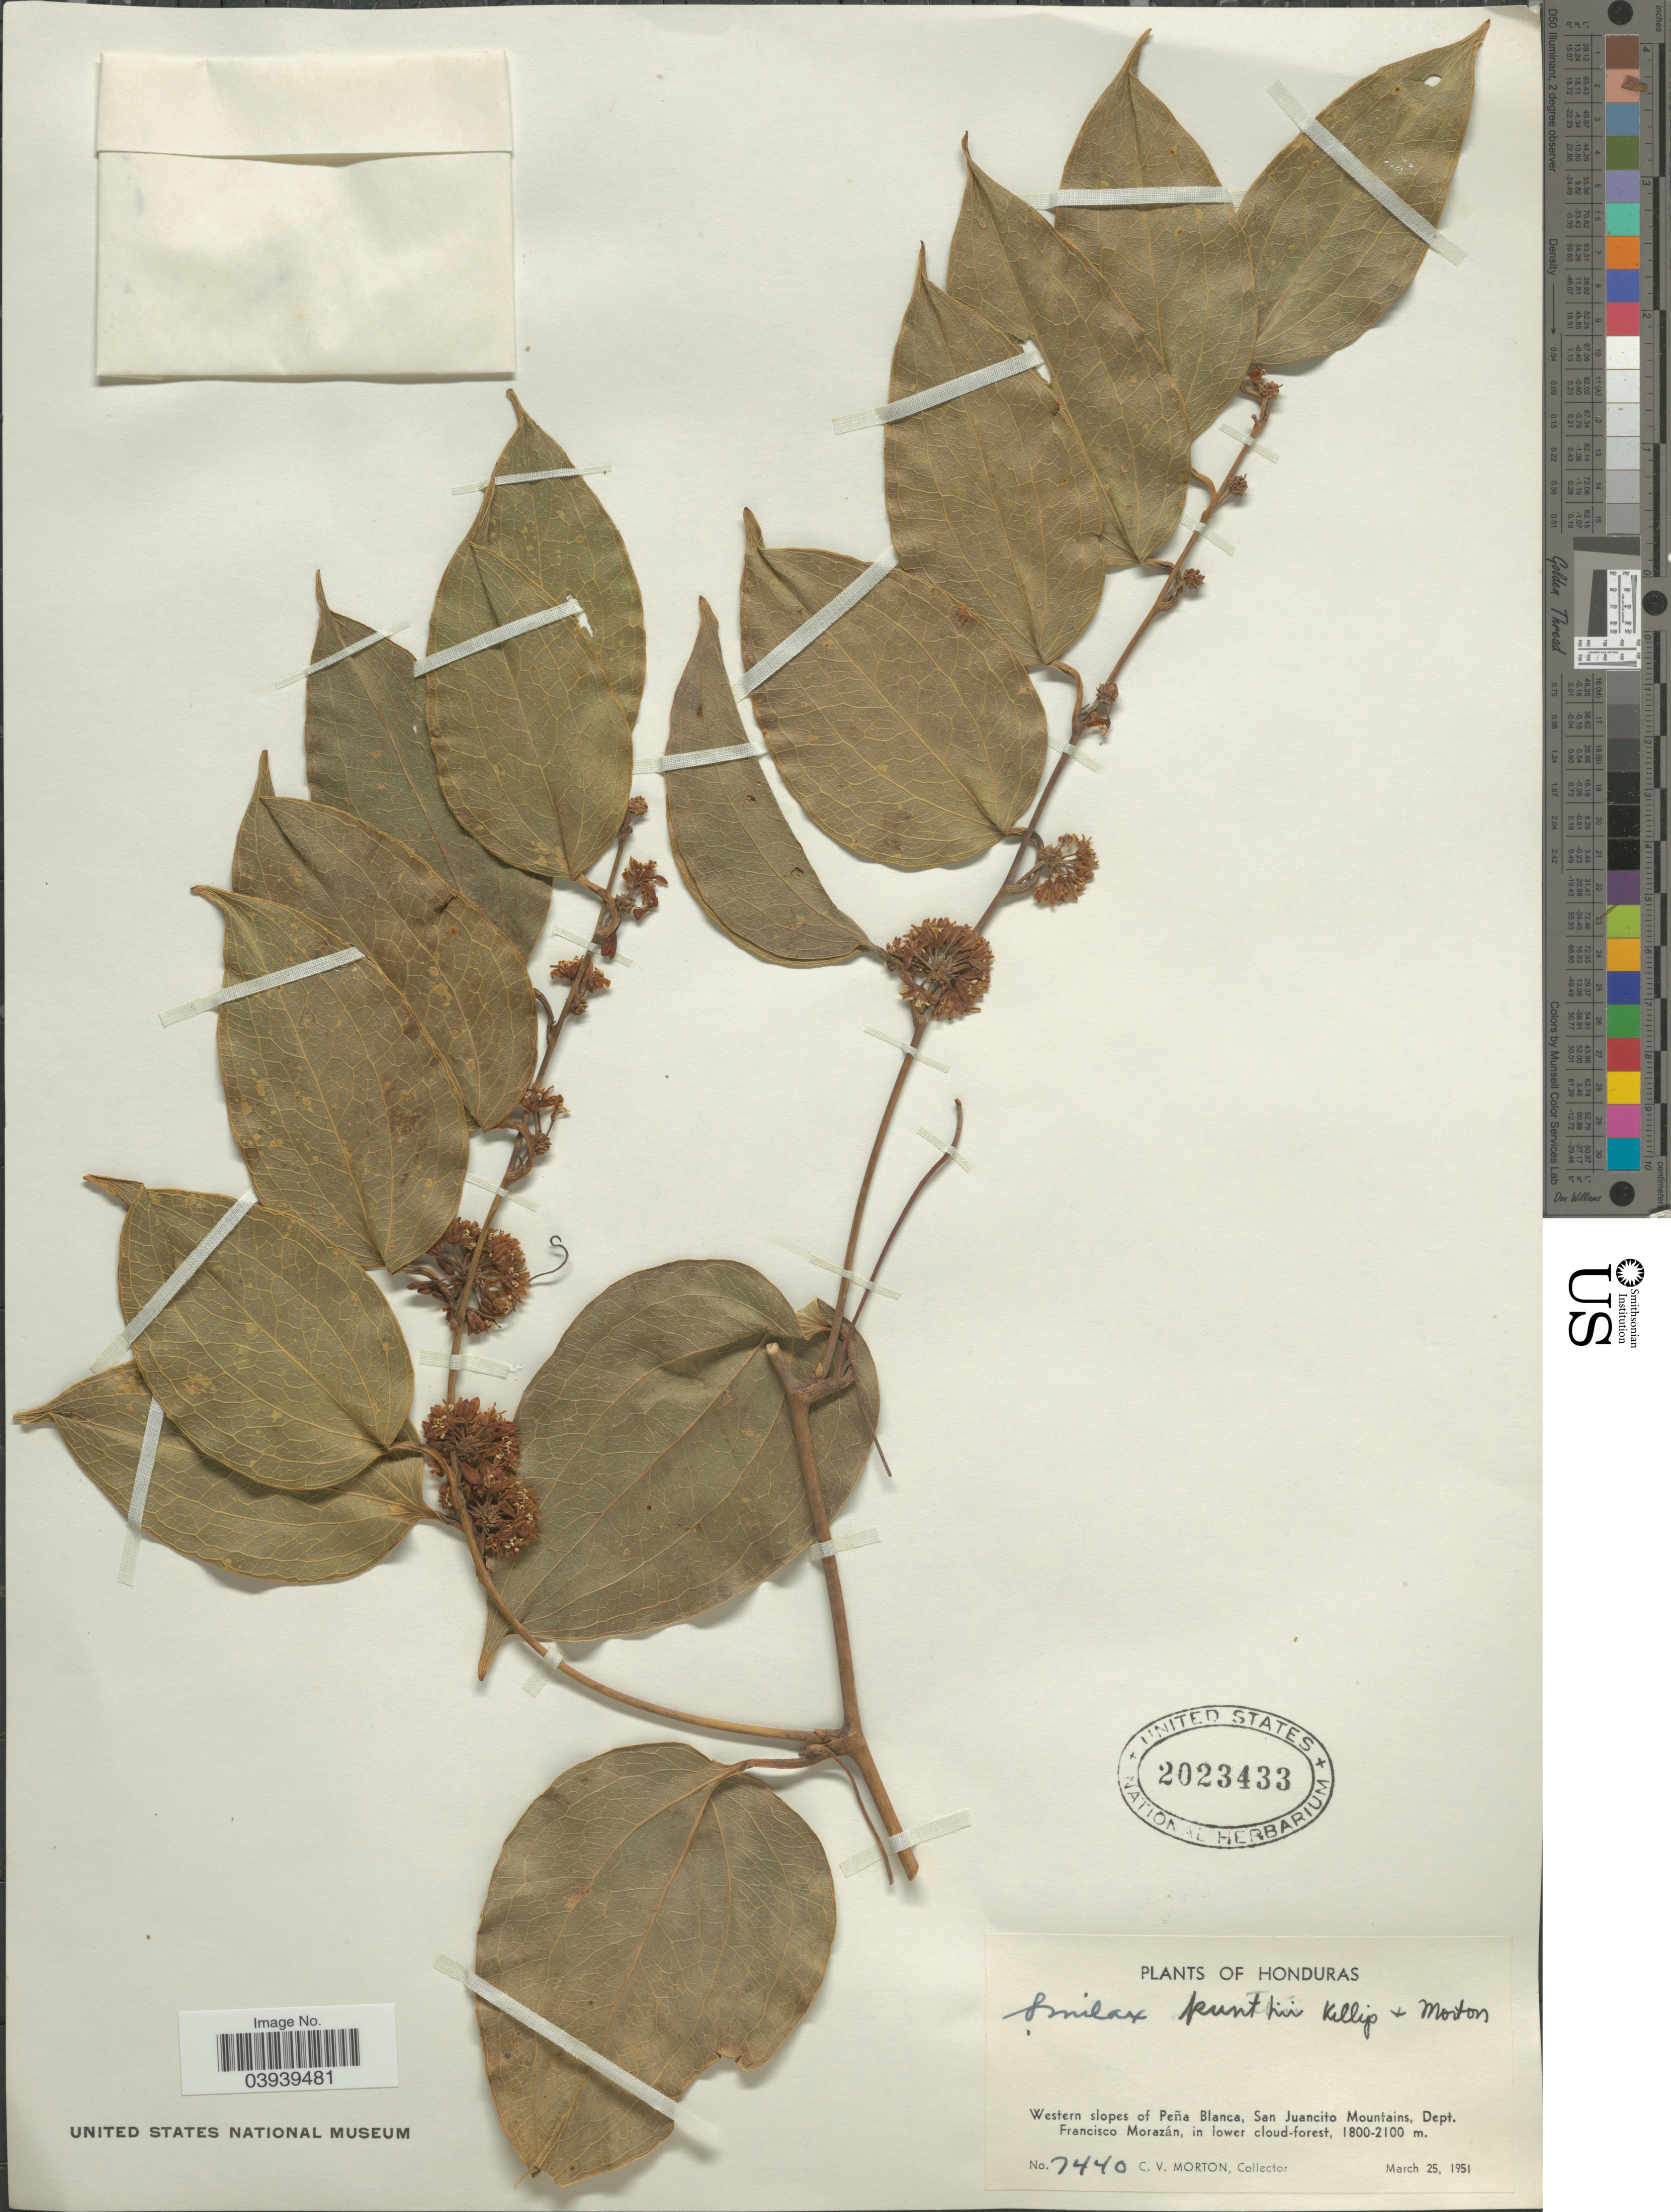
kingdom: Plantae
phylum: Tracheophyta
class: Liliopsida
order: Liliales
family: Smilacaceae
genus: Smilax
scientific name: Smilax kunthii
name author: Killip & C.V. Morton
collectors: C. V. Morton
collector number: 7440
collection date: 1951-03-25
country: Honduras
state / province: Fco. Morazán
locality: Western slopes of Peña Blanca, San Juancito Mountains, Dept. Francisco Morazán.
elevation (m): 1800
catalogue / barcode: US 2023433